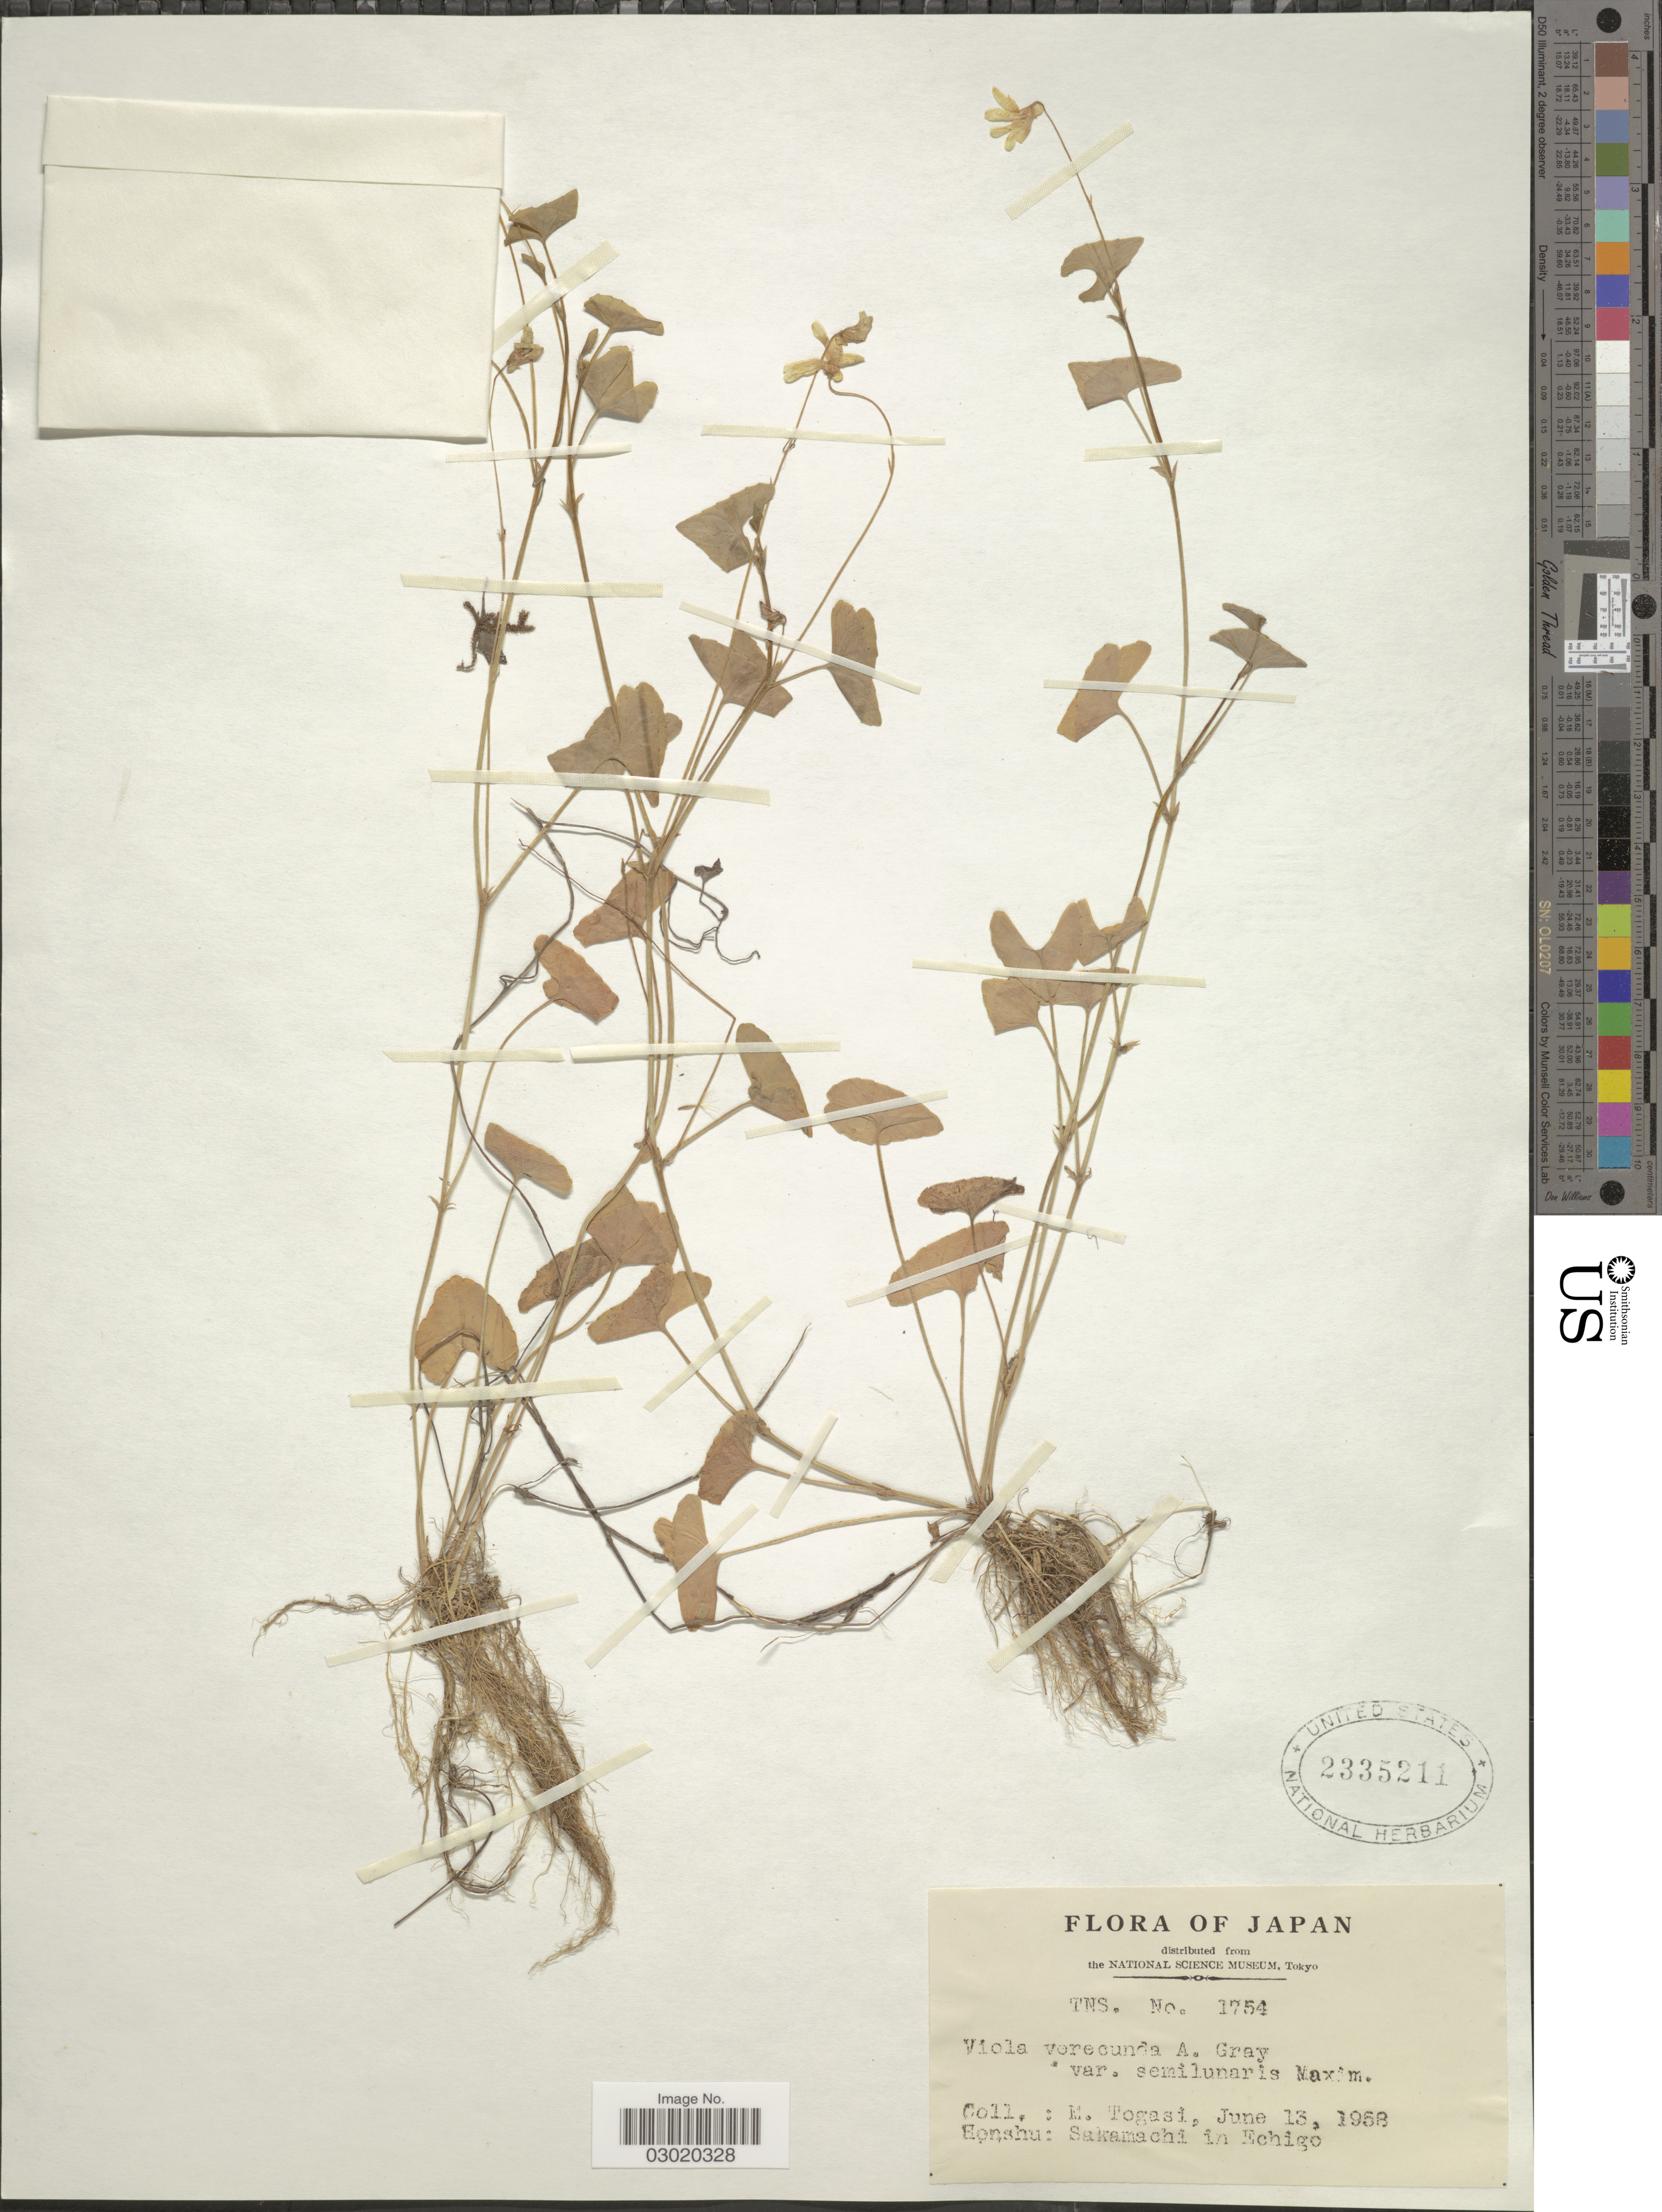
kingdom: Plantae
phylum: Tracheophyta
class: Magnoliopsida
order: Malpighiales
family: Violaceae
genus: Viola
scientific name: Viola verecunda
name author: A. Gray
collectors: M. Togasi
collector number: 1754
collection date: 1958-06-13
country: Japan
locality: Honshu: Sakamachi in Echigo.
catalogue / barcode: US 2335211